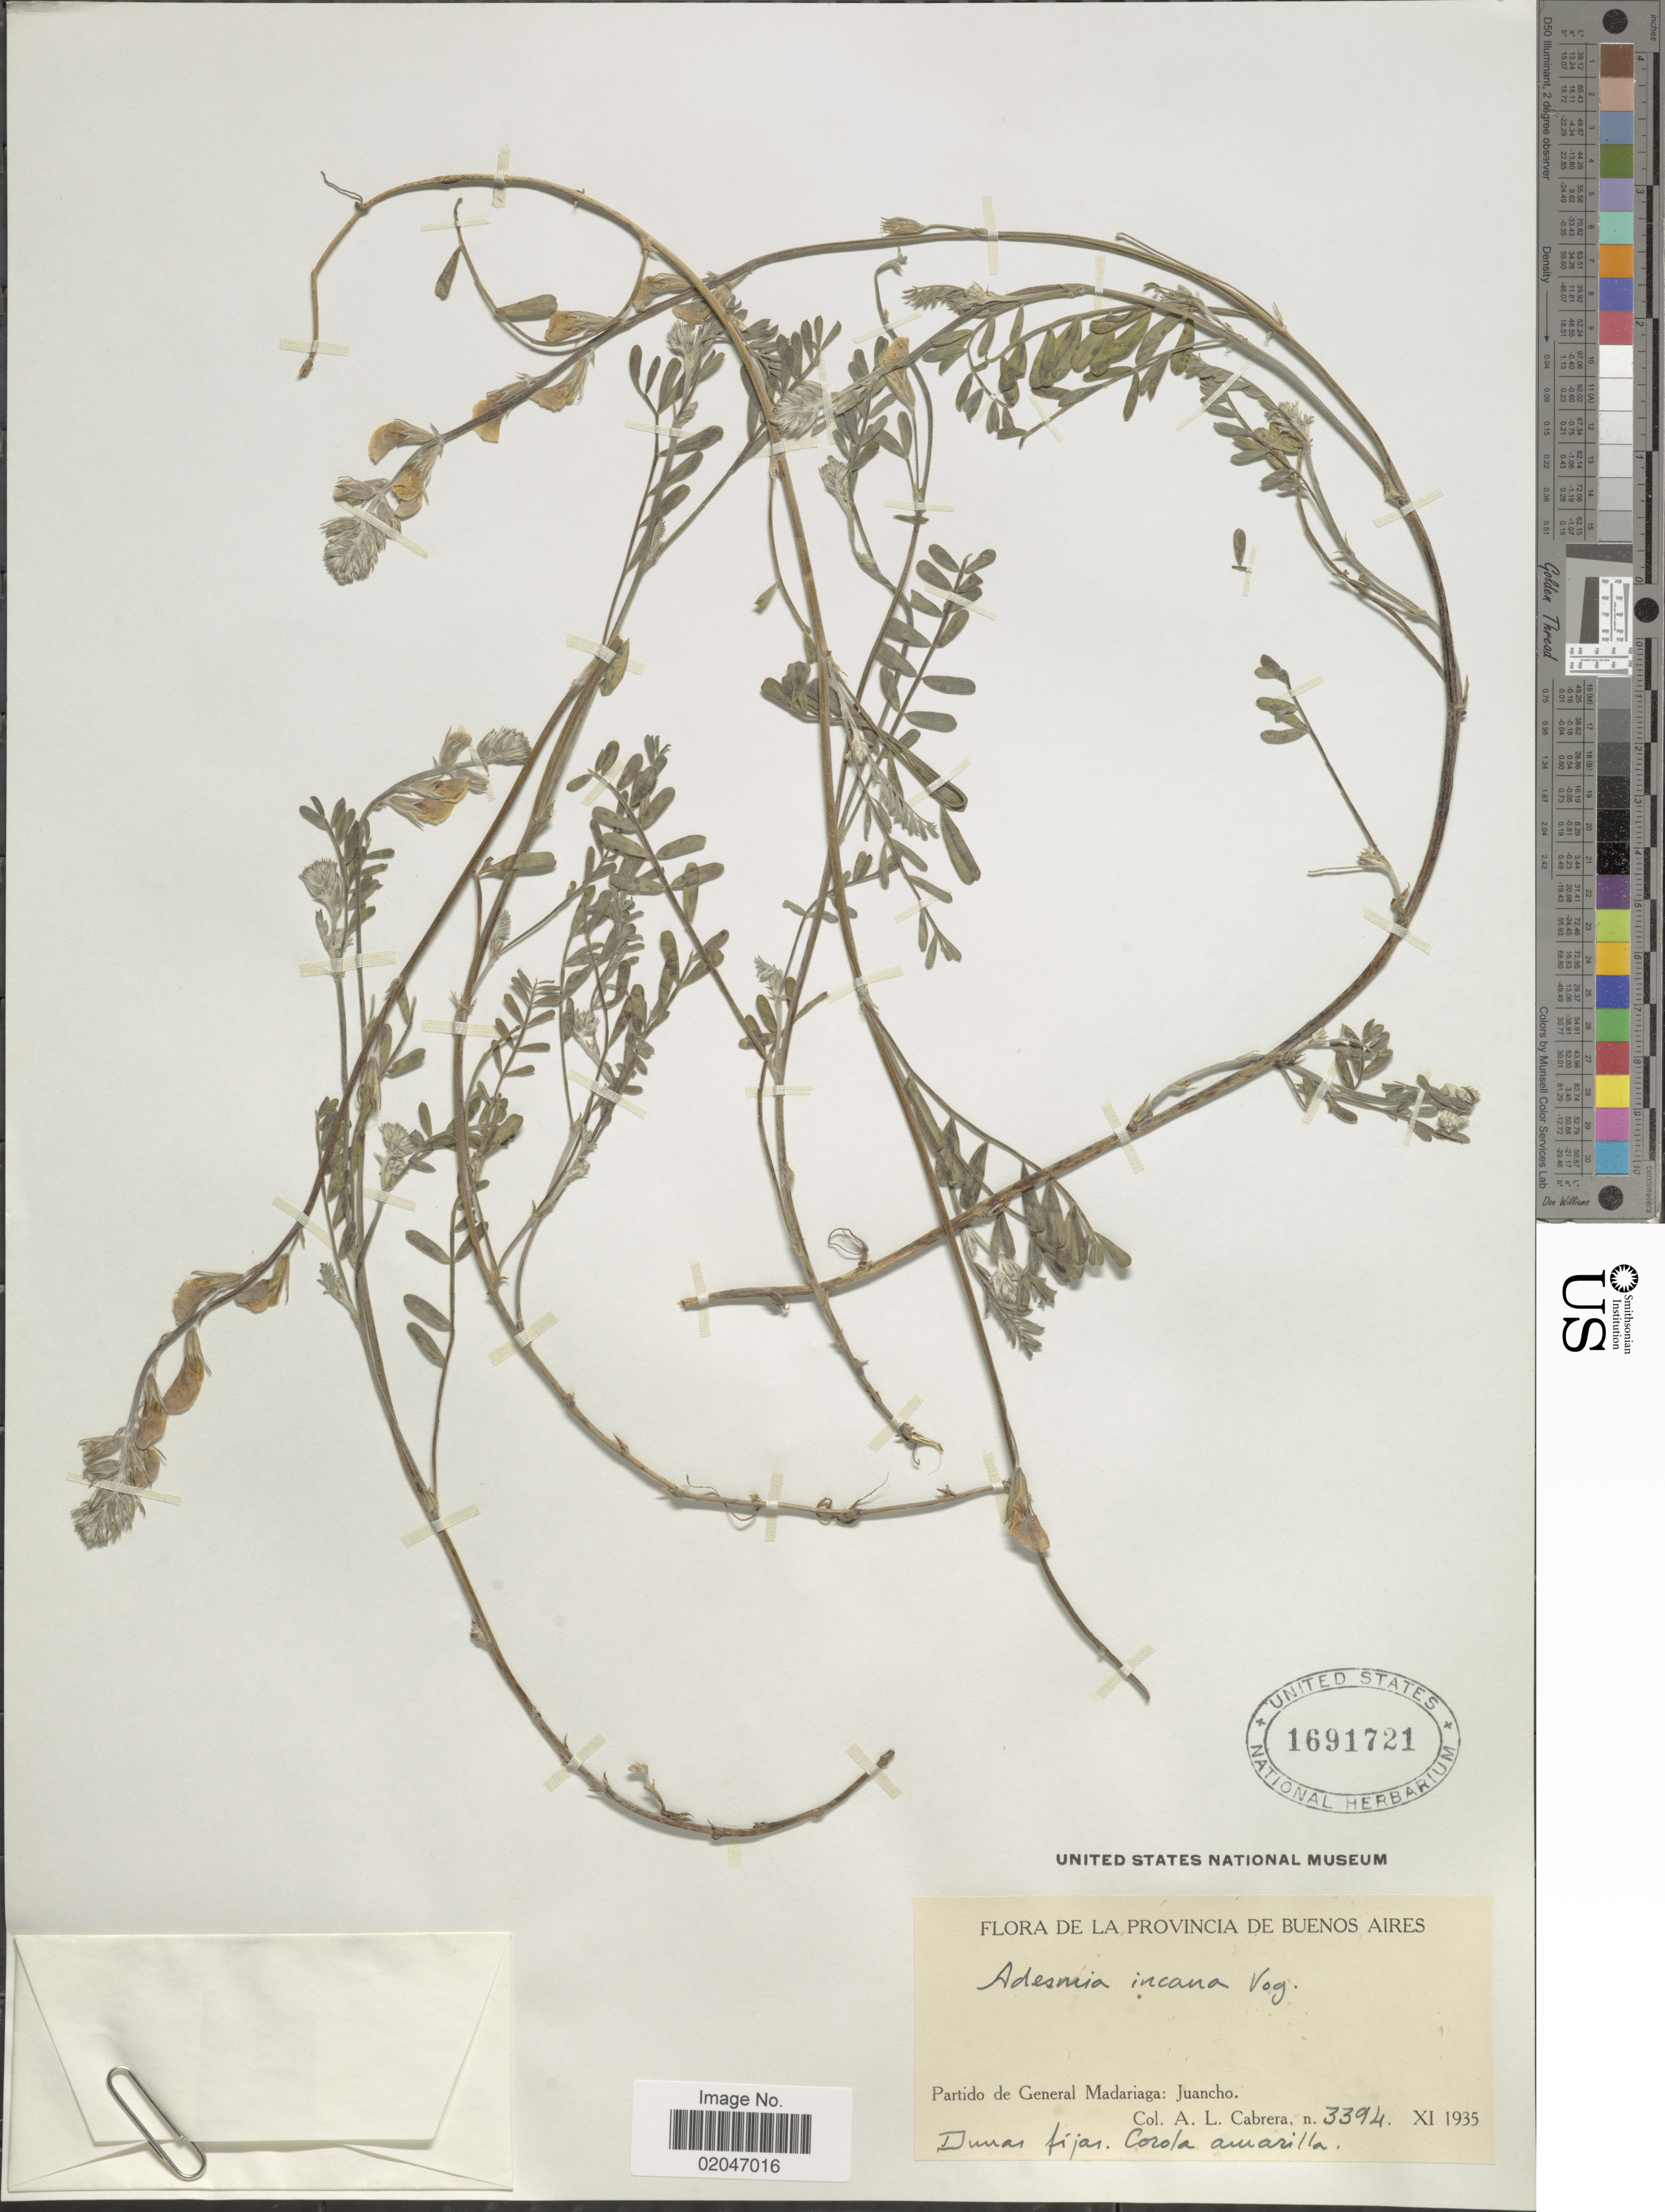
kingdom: Plantae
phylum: Tracheophyta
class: Magnoliopsida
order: Fabales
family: Fabaceae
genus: Adesmia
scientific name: Adesmia incana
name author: Vogel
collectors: A. L. Cabrera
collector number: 3394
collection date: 1935-11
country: Argentina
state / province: Buenos Aires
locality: Partido de General Madariaga: Juancho.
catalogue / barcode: US 1691721